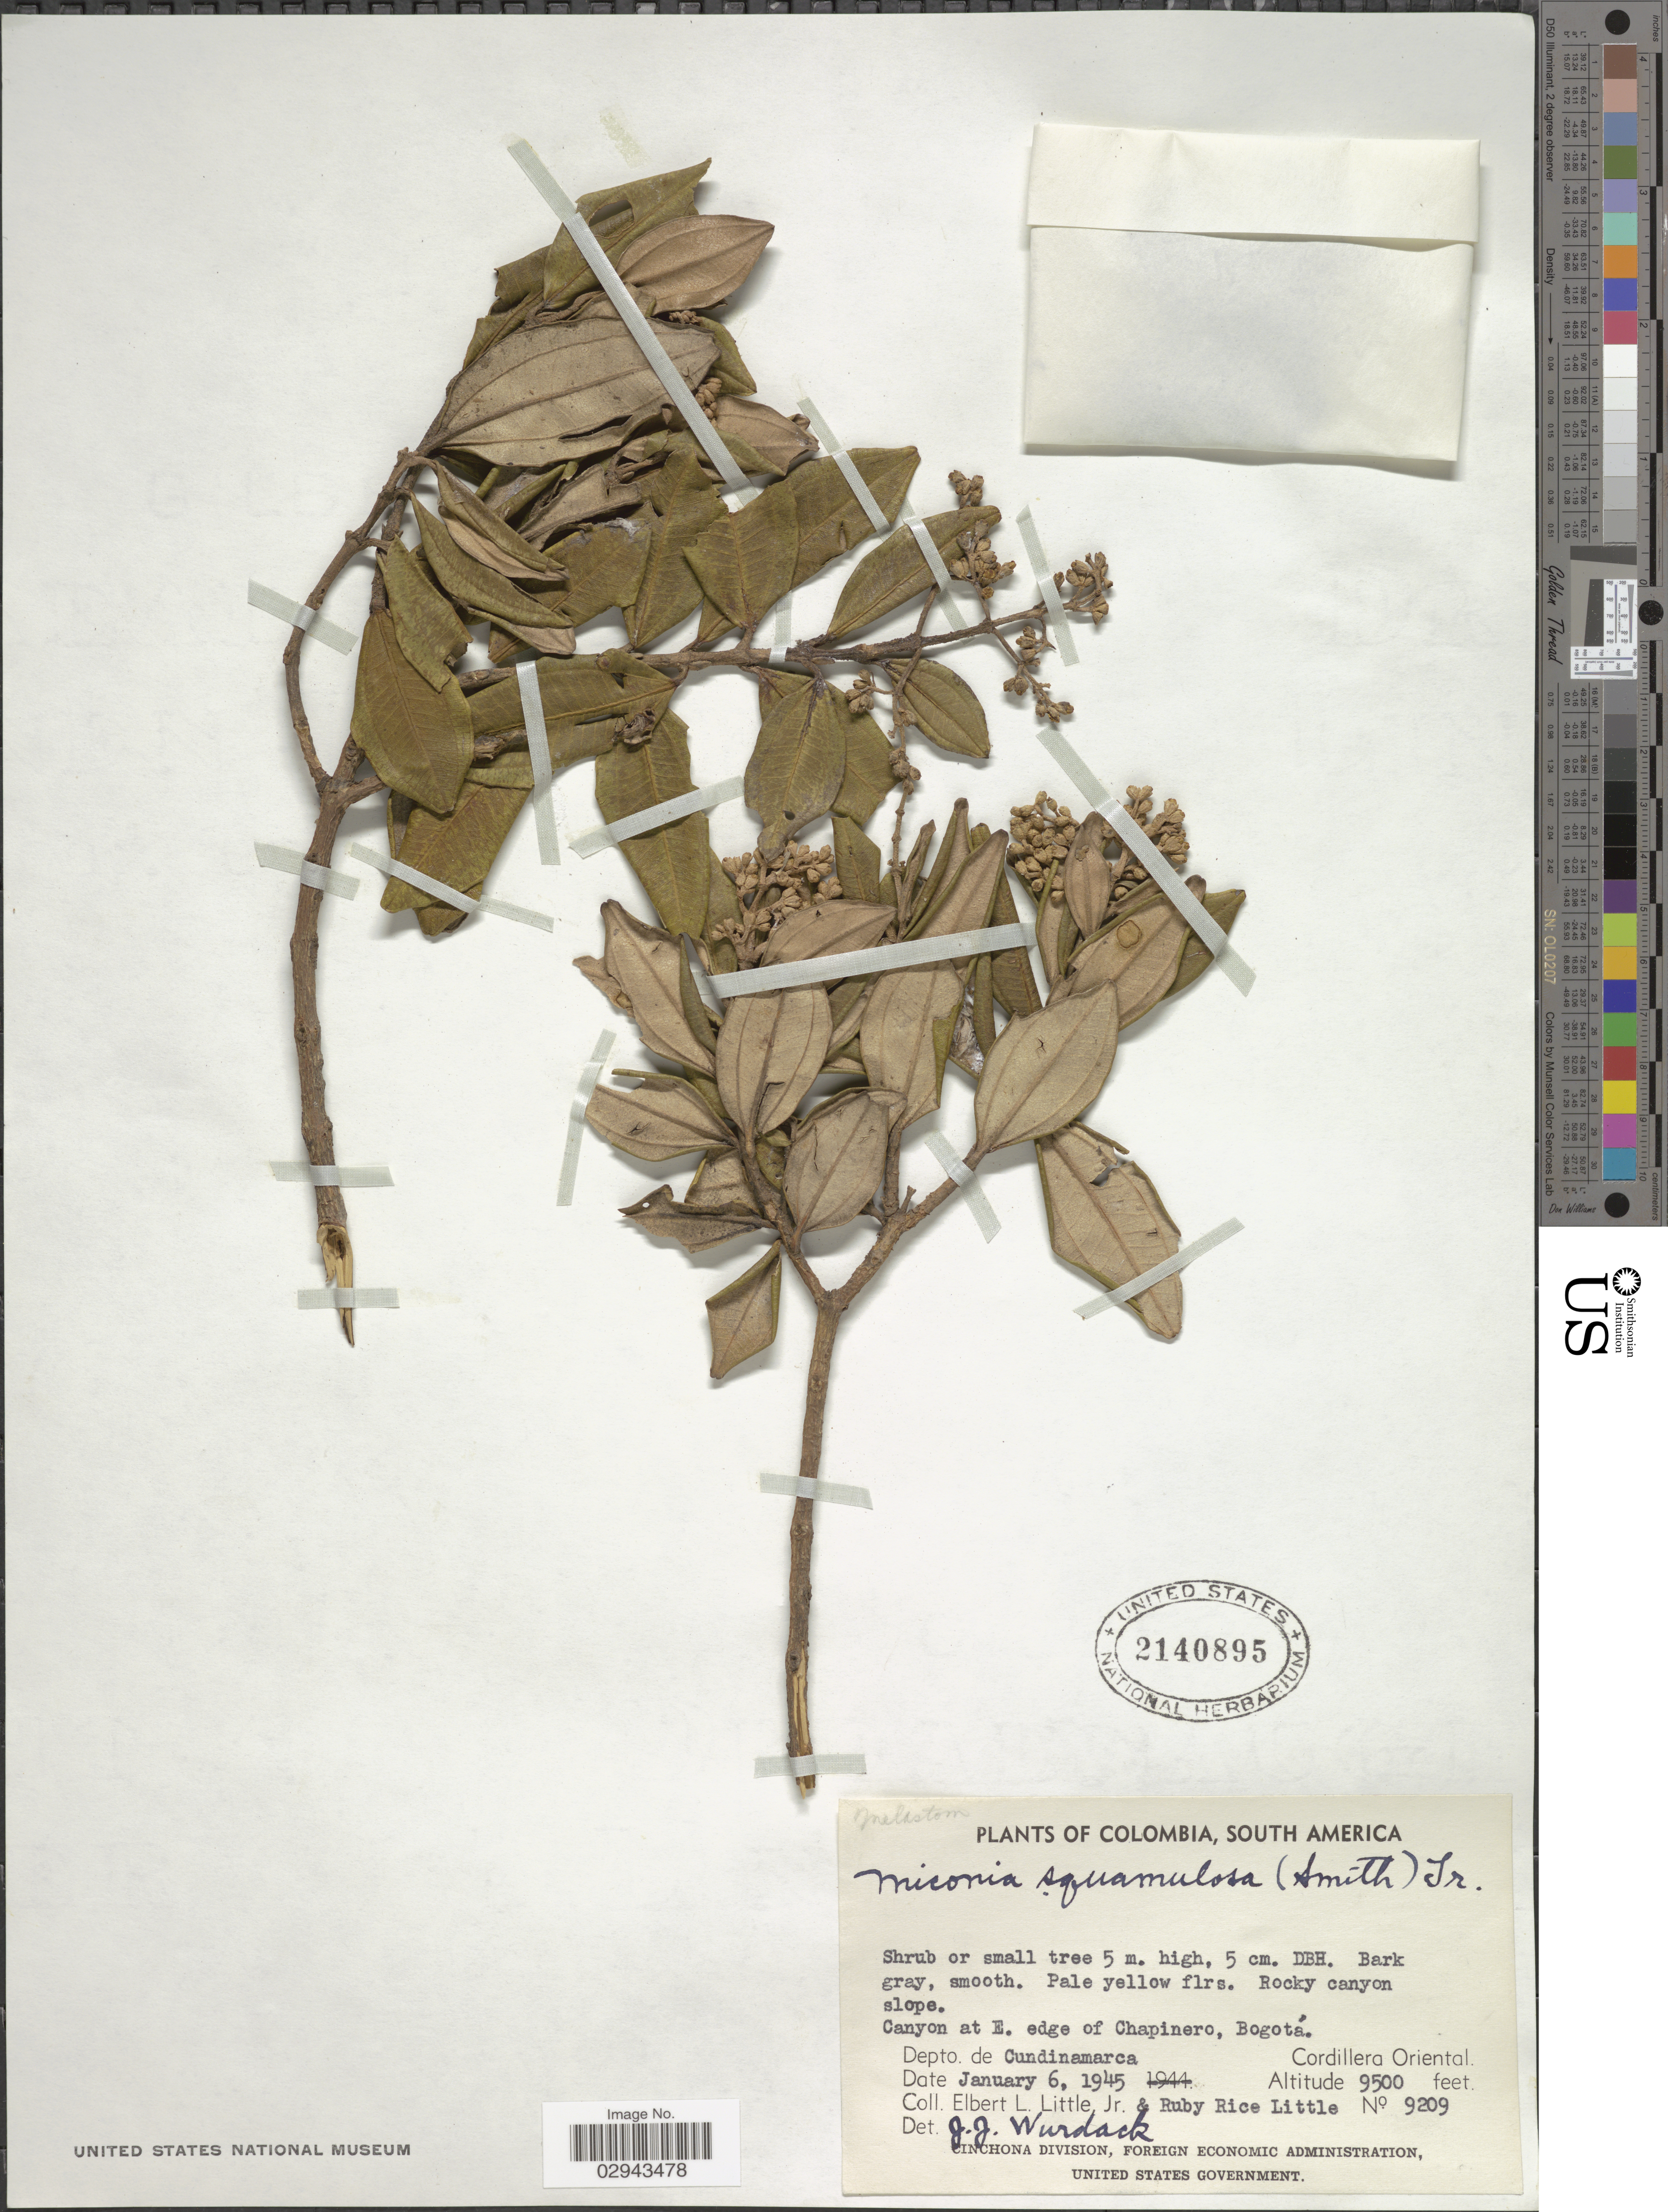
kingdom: Plantae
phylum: Tracheophyta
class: Magnoliopsida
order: Myrtales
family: Melastomataceae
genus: Miconia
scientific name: Miconia squamulosa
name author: (Sm.) Triana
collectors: E. L. Little & R. R. Little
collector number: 9209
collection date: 1945-01-06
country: Colombia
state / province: Cundinamarca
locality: Canyon at E. edge of Chapinero, Bogotá. Depto. de Cundinamarca. Cordillera Oriental.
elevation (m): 2896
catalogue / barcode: US 2140895